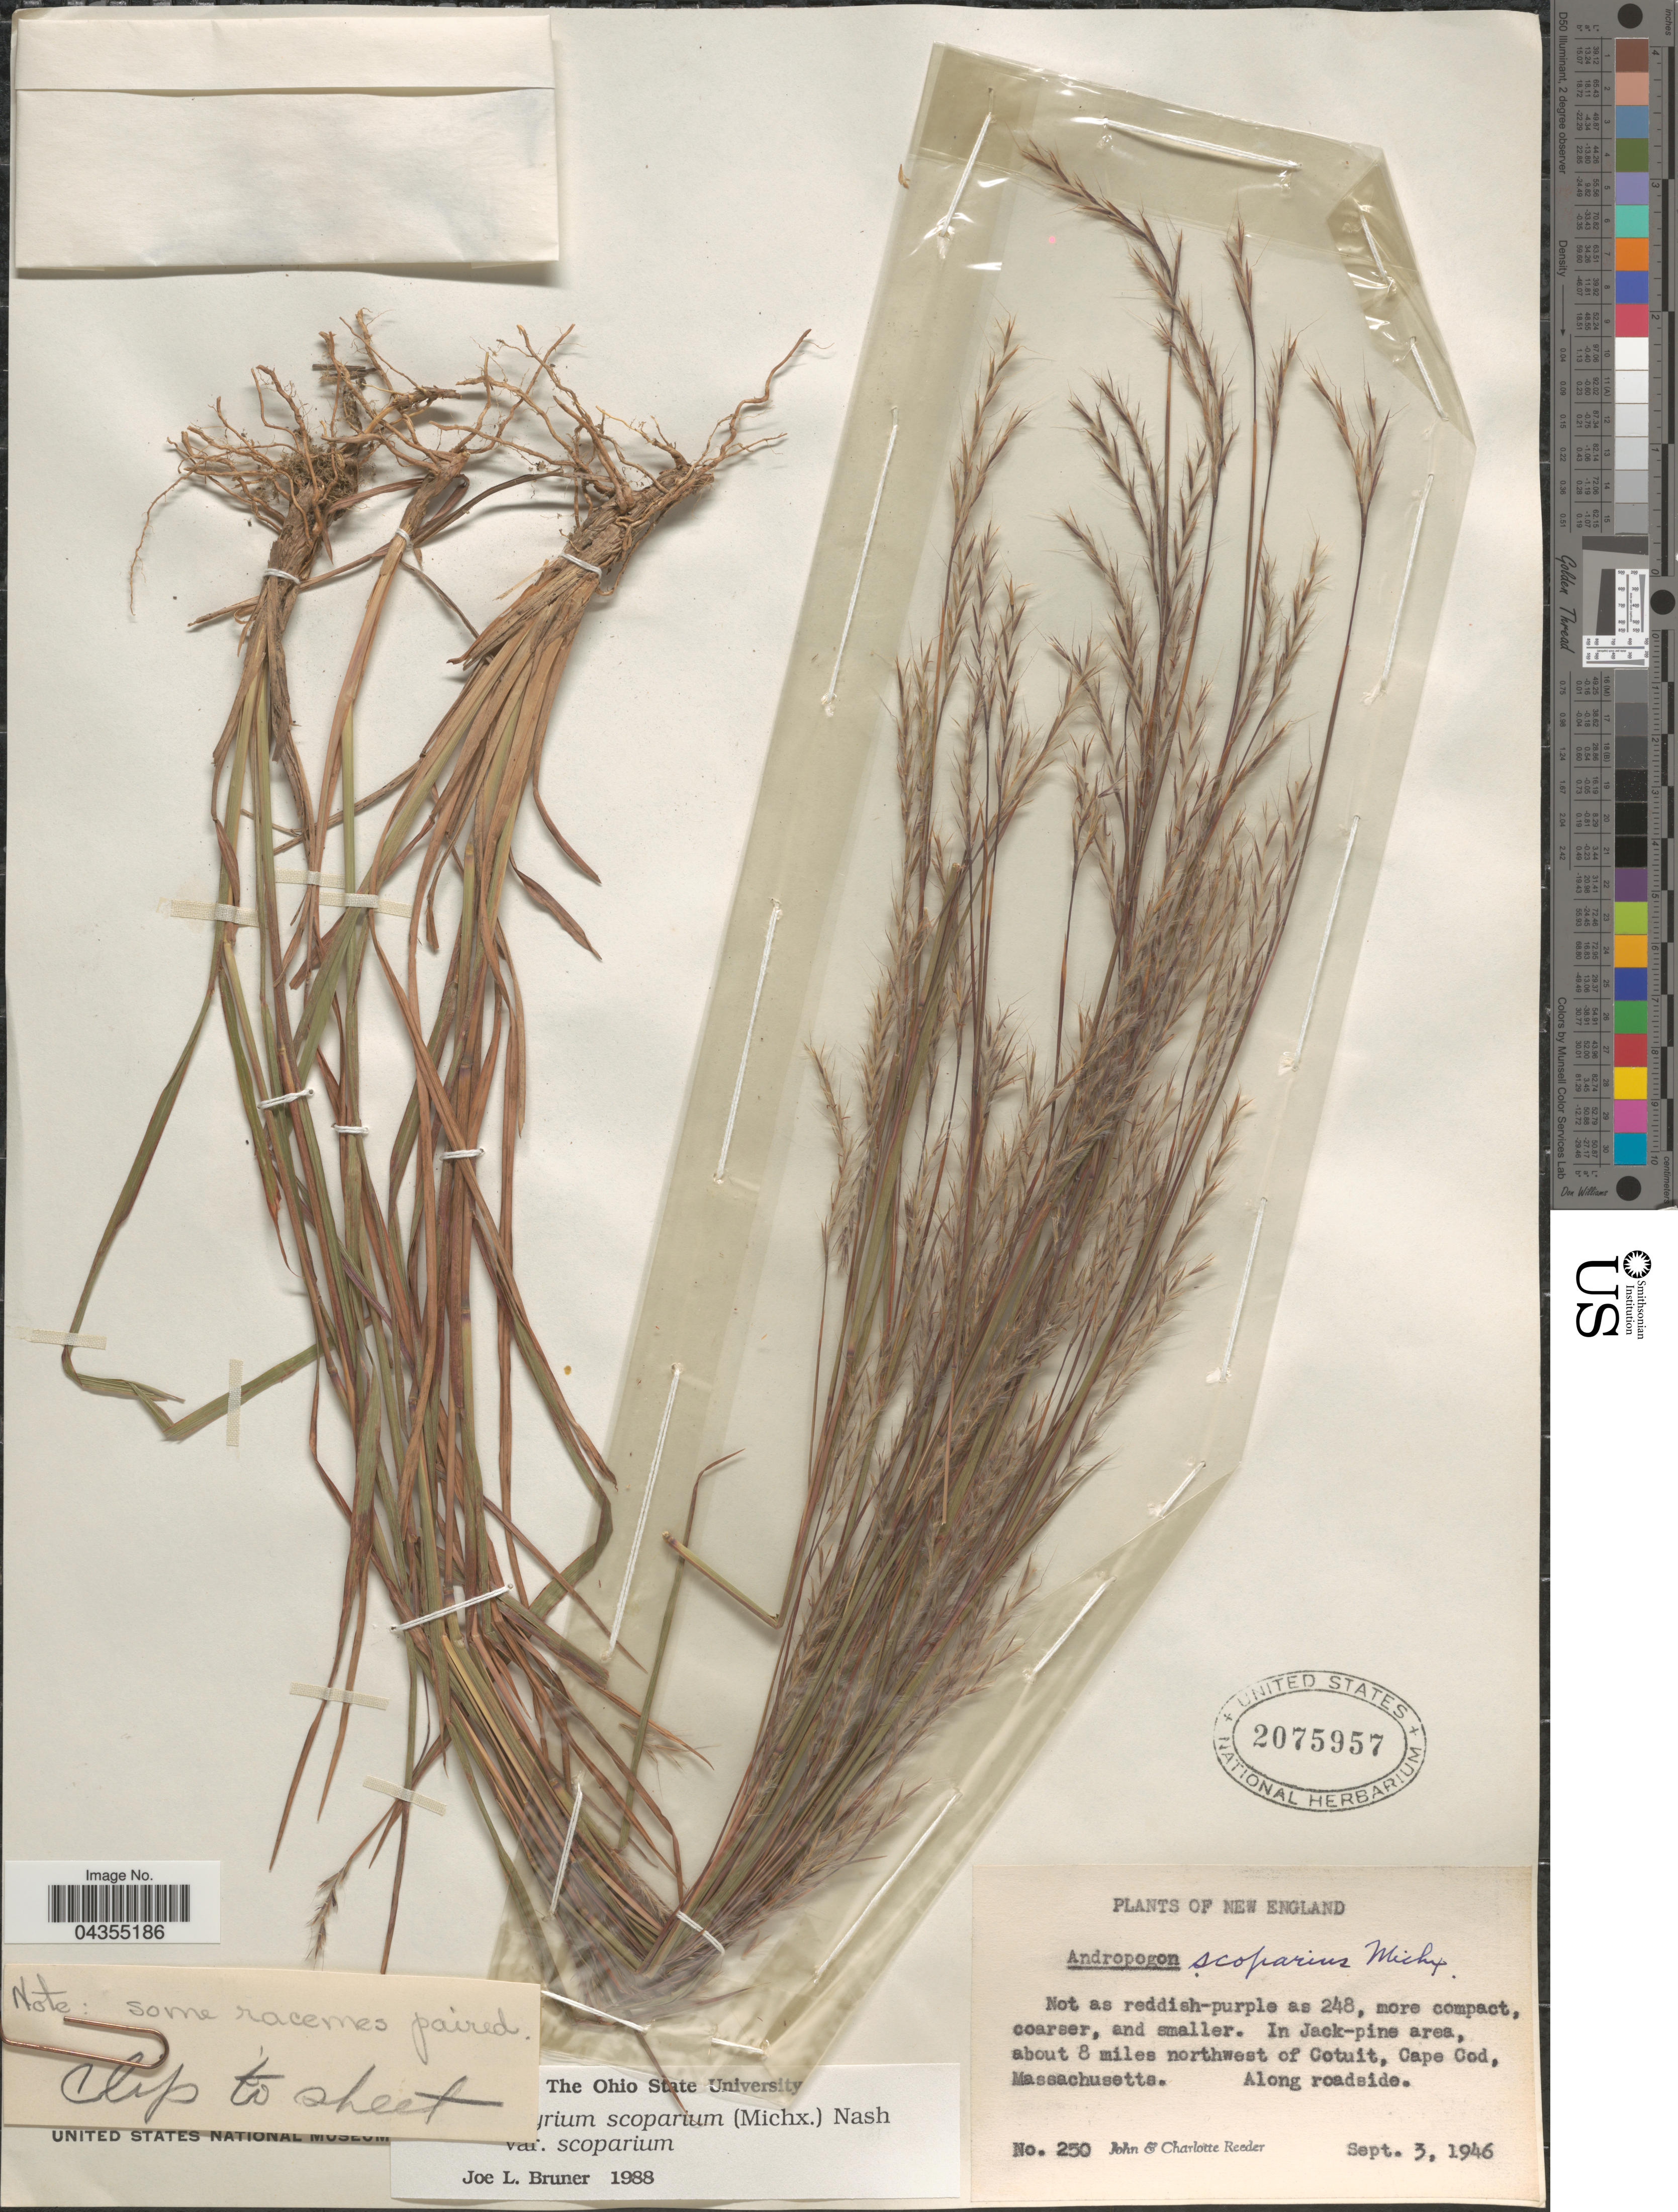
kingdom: Plantae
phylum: Tracheophyta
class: Liliopsida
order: Poales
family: Poaceae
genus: Schizachyrium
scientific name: Schizachyrium scoparium var. scoparium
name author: (Michx.) Nash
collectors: J. R. Reeder & C. G. Reeder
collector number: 250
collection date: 1946-09-03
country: United States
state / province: Massachusetts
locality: New England. In Jack-pine area, about 8 miles northwest of Cotuit, Cape Cod.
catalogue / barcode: US 2075957